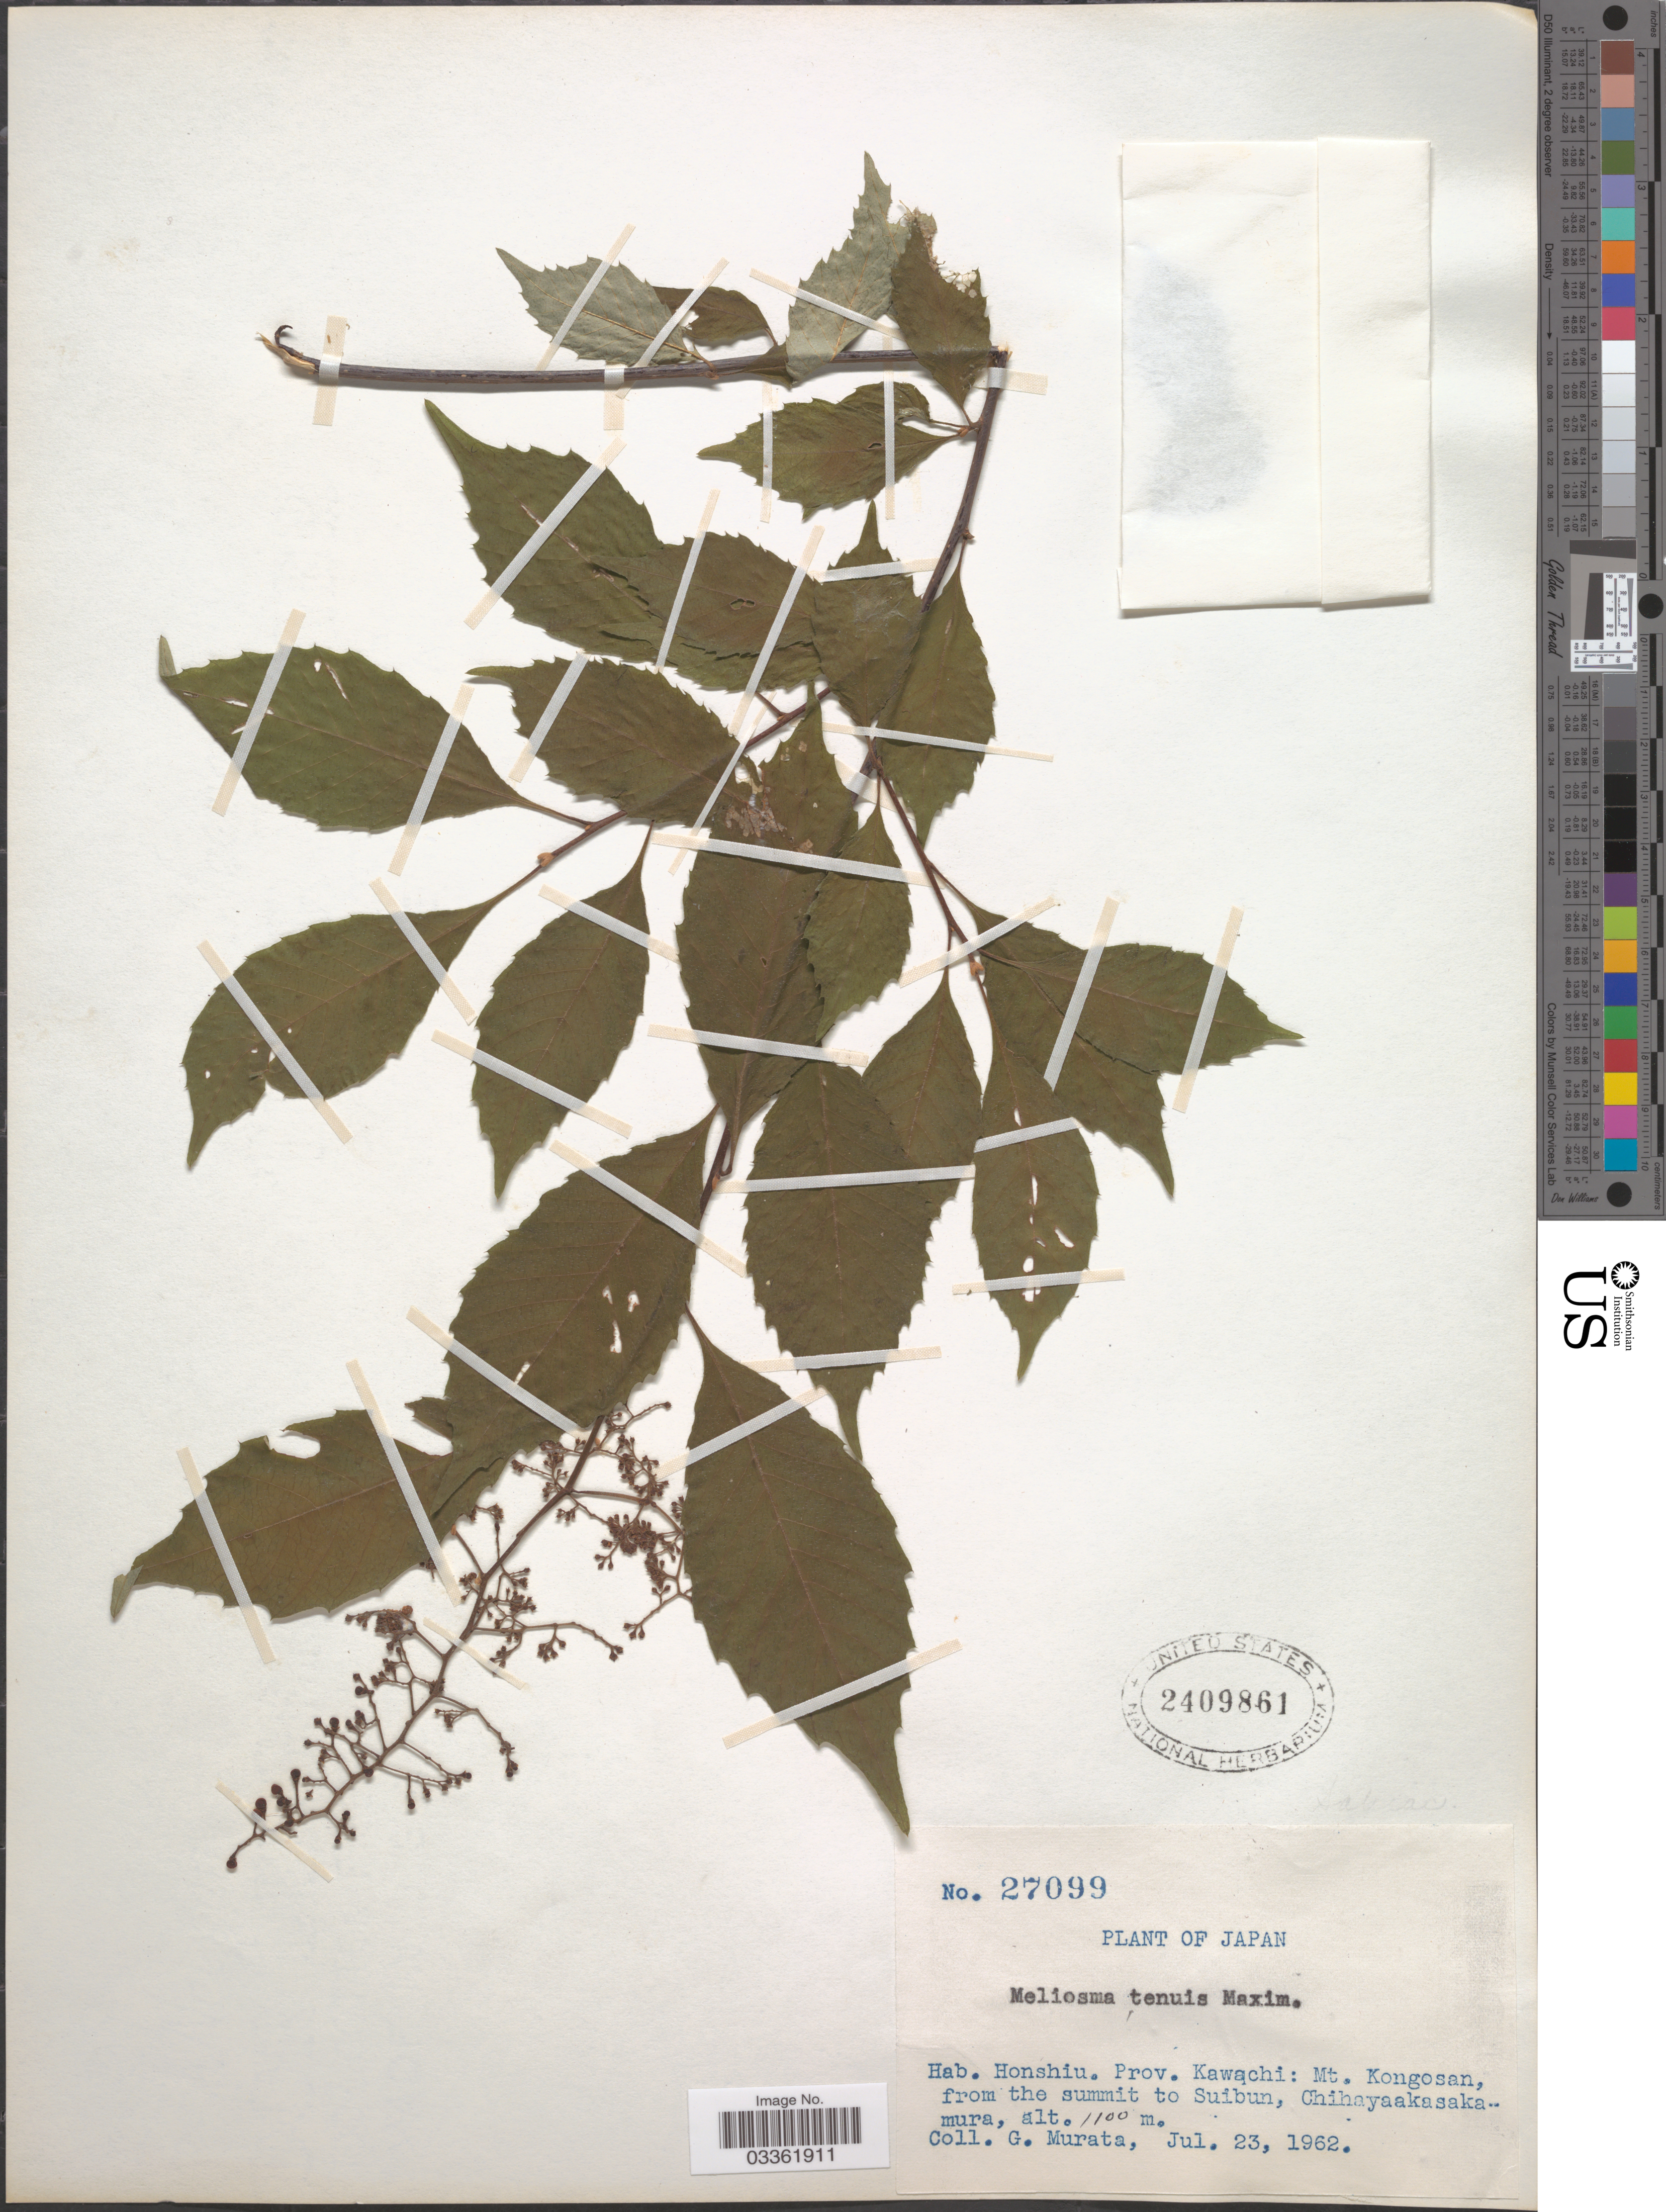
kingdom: Plantae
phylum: Tracheophyta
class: Magnoliopsida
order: Proteales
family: Sabiaceae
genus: Meliosma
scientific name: Meliosma tenuis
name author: Maxim.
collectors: G. Murata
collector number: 27099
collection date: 1962-07-23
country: Japan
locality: Honshiu. Prov. Kawachi: Mt. Kongosan, from the summit to Suibun, Chihayaakasaka-mura.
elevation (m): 1100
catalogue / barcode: US 2409861